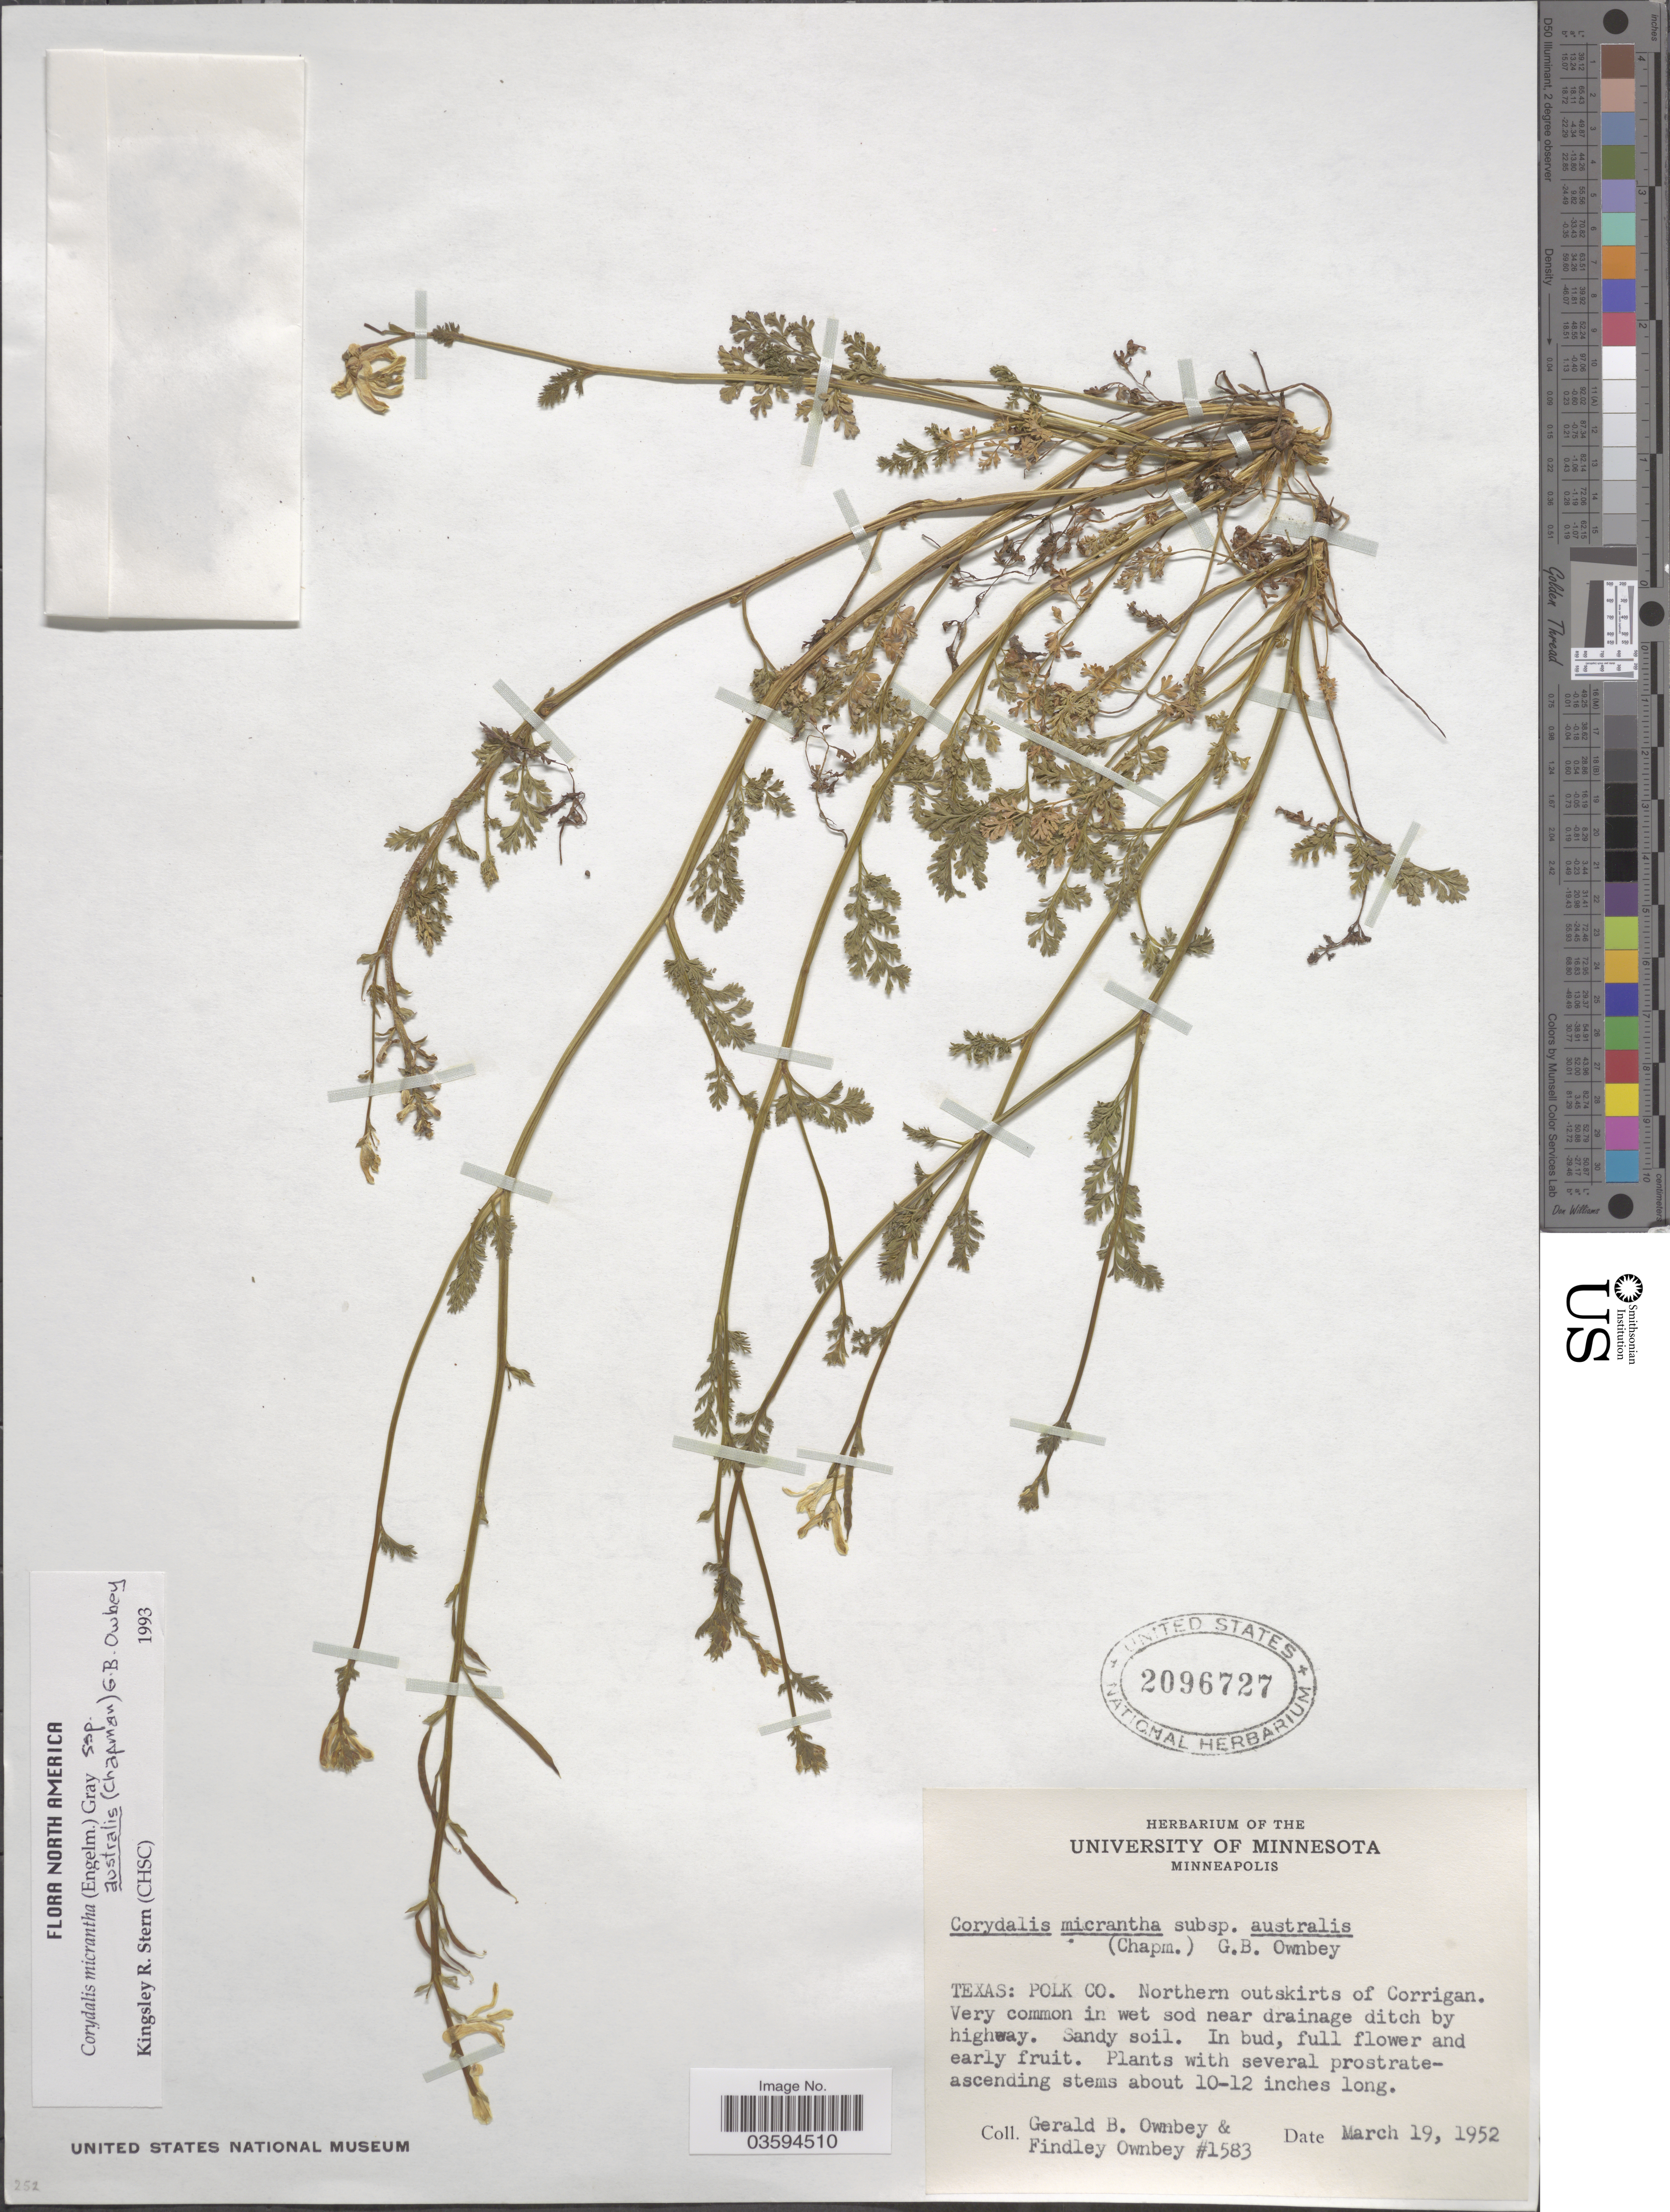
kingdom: Plantae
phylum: Tracheophyta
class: Magnoliopsida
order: Ranunculales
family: Papaveraceae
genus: Corydalis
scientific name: Corydalis micrantha subsp. australis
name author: (Chapm.) G.B. Ownbey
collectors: G. B. Ownbey & F. Ownbey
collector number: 1583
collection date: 1952-03-19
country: United States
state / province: Texas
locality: Polk Co. Northern outskirts of Corrigan.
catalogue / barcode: US 2096727